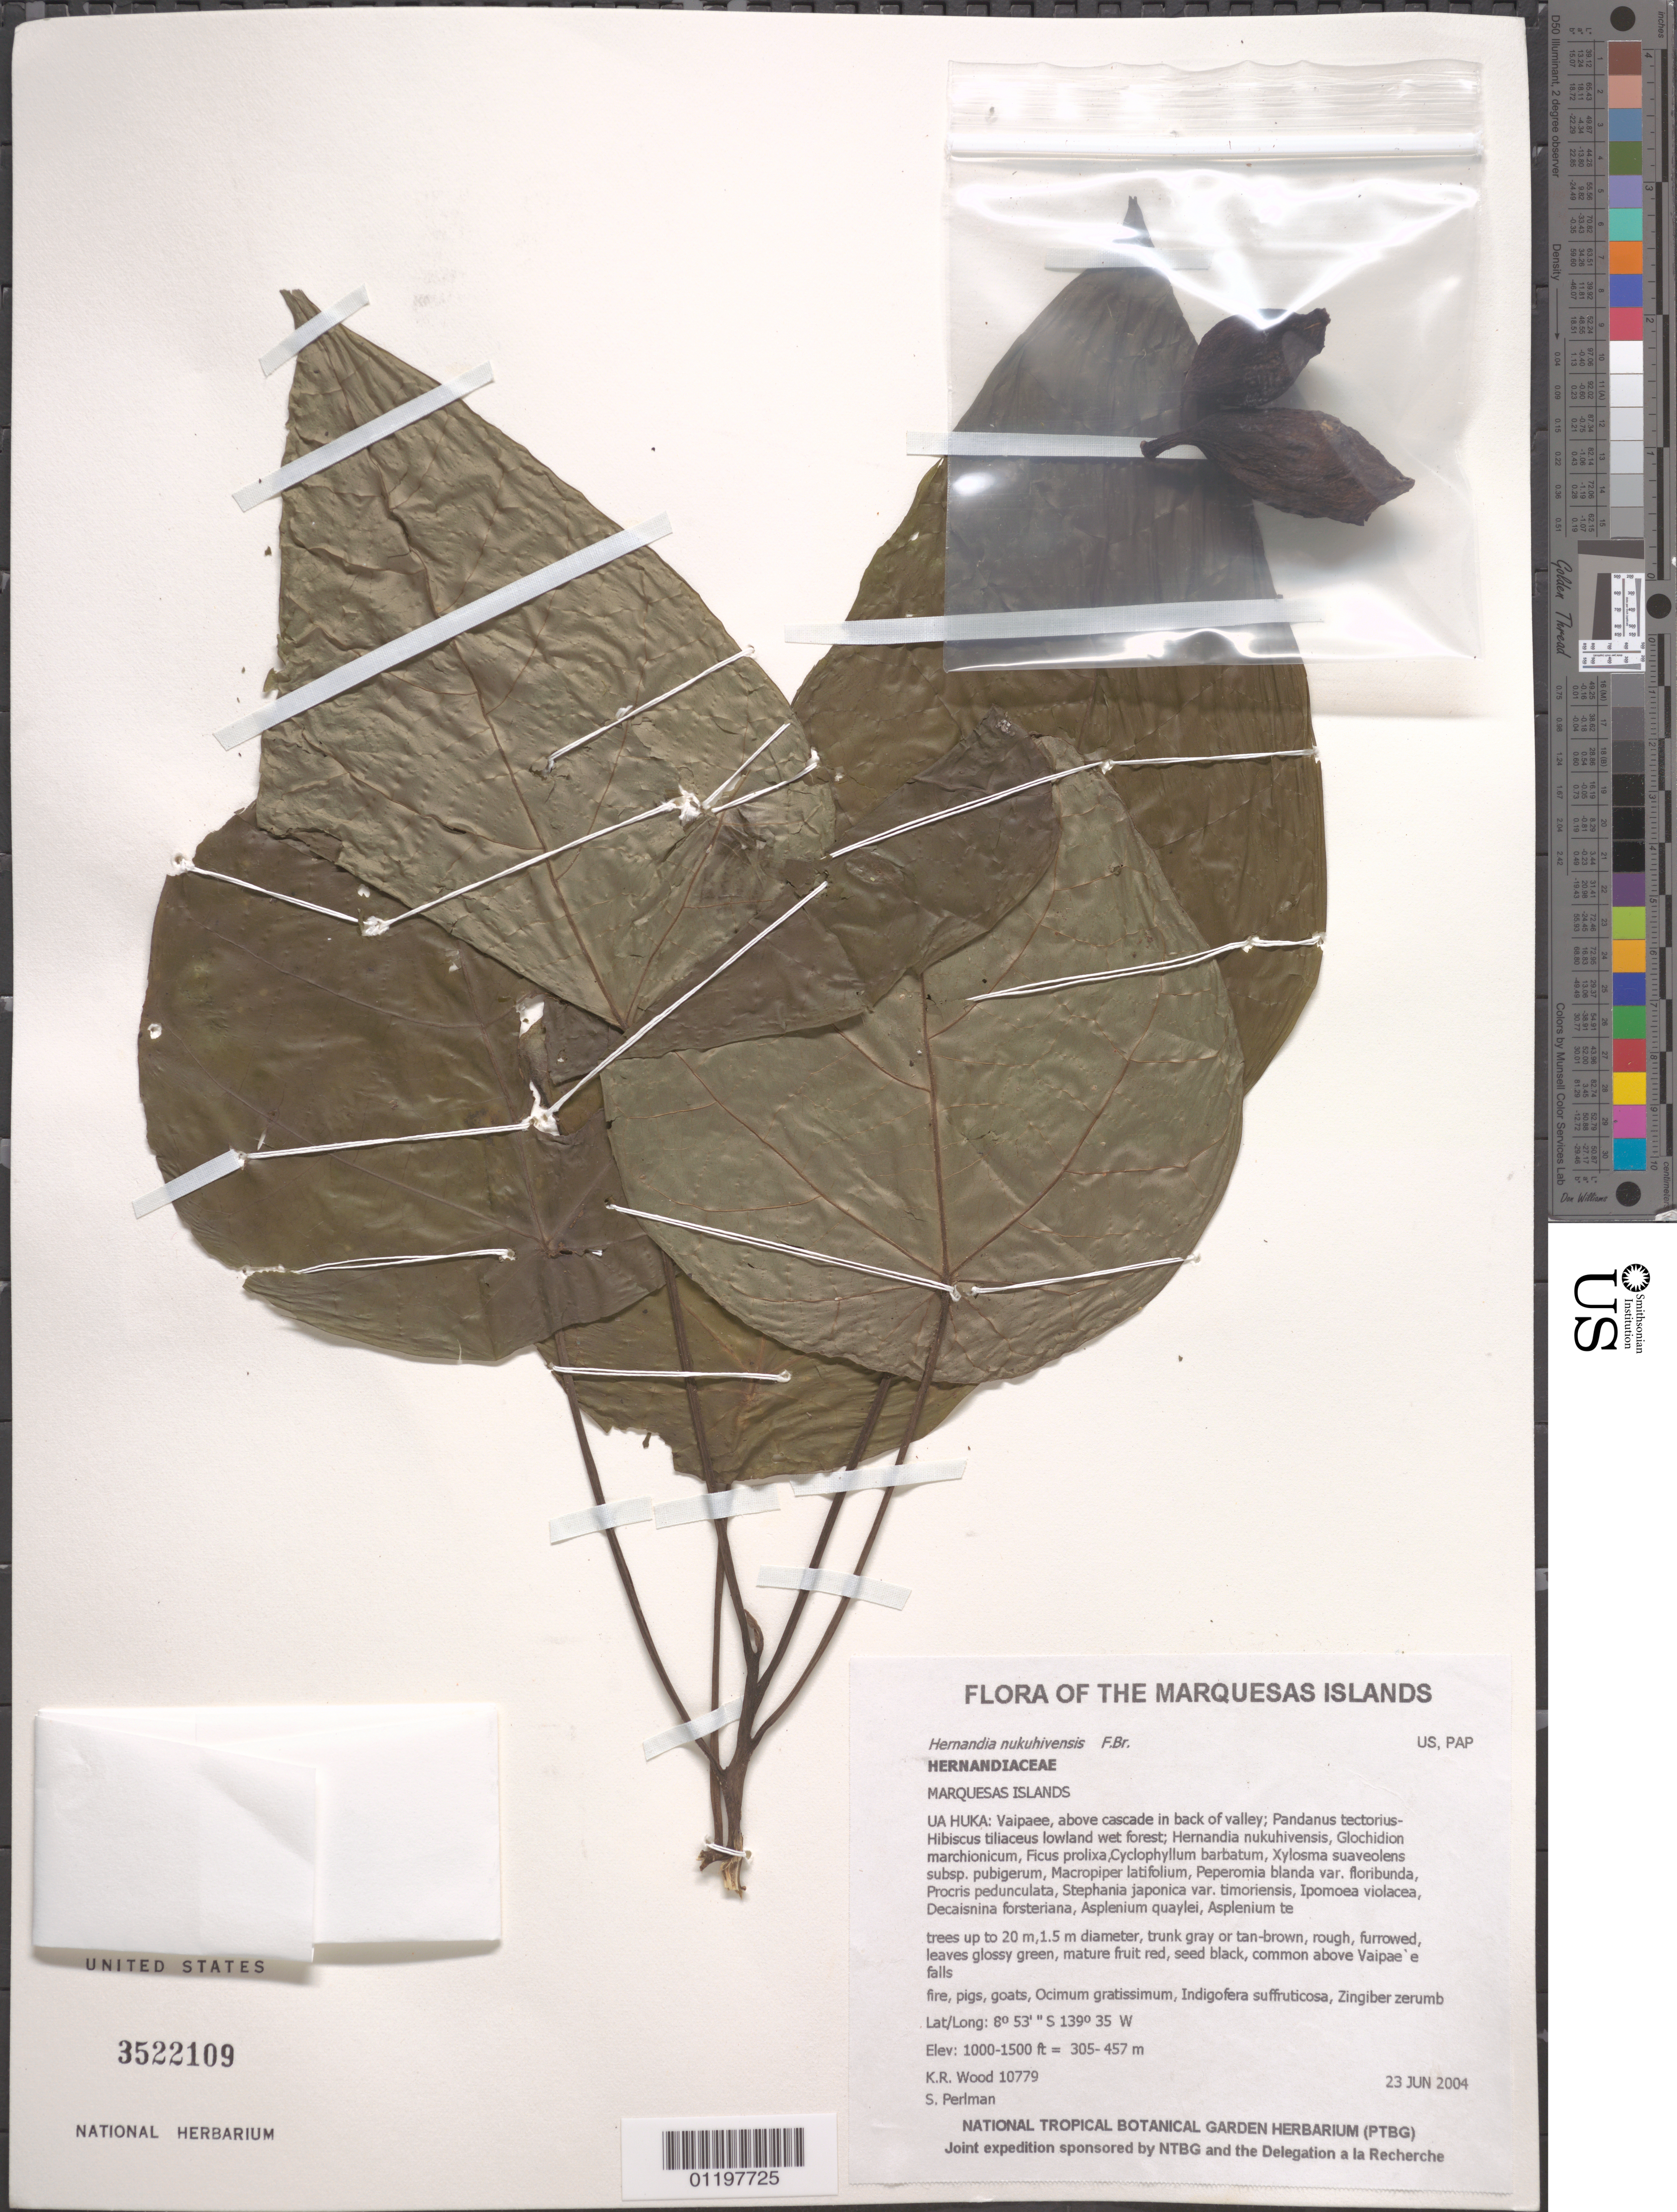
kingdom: Plantae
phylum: Tracheophyta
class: Magnoliopsida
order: Laurales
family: Hernandiaceae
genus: Hernandia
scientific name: Hernandia nukuhivensis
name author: F. Br.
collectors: K. R. Wood & S. P. Perlman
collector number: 10779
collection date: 2004-06-23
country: French Polynesia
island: Ua Huka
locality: Vaipaee, above cascade in back of valley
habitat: Pandanus tectorius - Hibiscus tiliaceus lowland wet forest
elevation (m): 305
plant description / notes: Fire, pigs, goats, Ocimum gratissimum, Indigofera suffruticosa, Zingiber zerumbet, Adenostemma viscosum, Elephantopus mollis, Ageratum conyzoides, Cyanthillium cinereum, Emilia sonchifolia var. javanica, Pseudelephantopus spicatus, Crotalaria retusa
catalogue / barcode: US 3522109